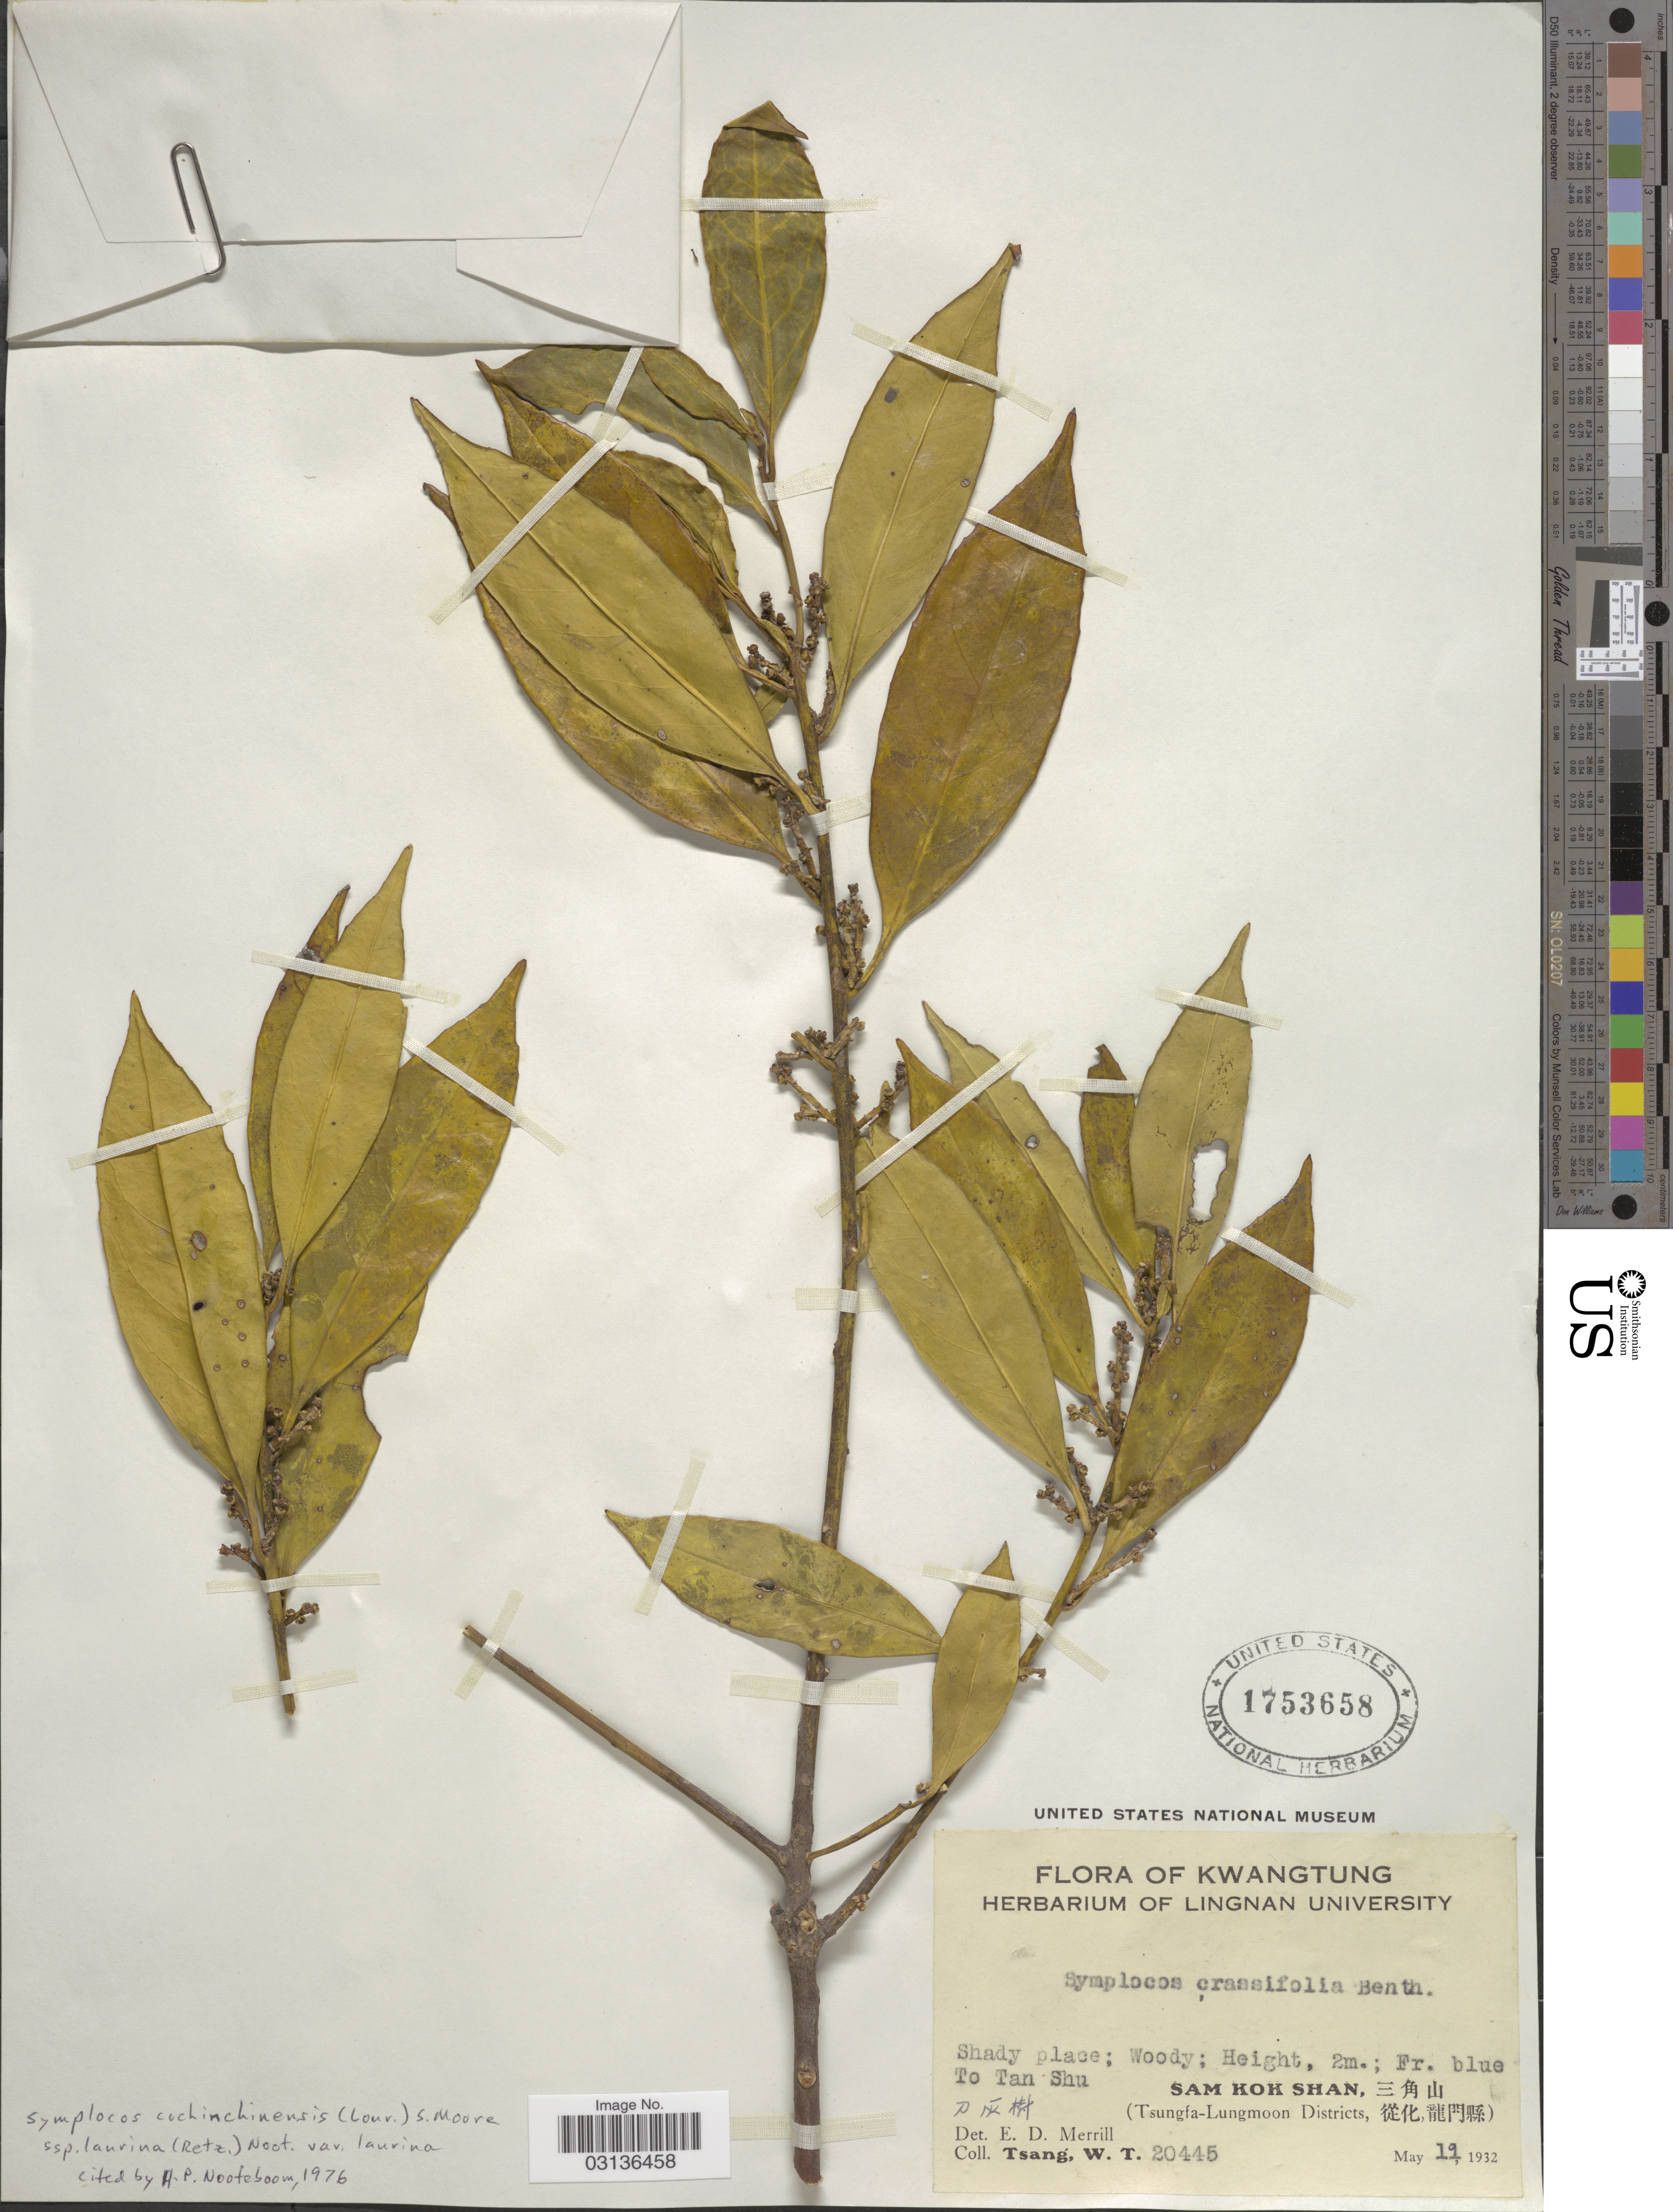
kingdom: Plantae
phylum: Tracheophyta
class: Magnoliopsida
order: Ericales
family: Symplocaceae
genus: Symplocos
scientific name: Symplocos cochinchinensis subsp. laurina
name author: (Retz.) Noot.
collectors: W. T. Tsang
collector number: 20445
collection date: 1932-05-11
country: China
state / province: Guangdong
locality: Kwangtung. To Tan Shu. Sam Hok Shan. (Tsungfa-Lungmoon Districts).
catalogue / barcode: US 1753658